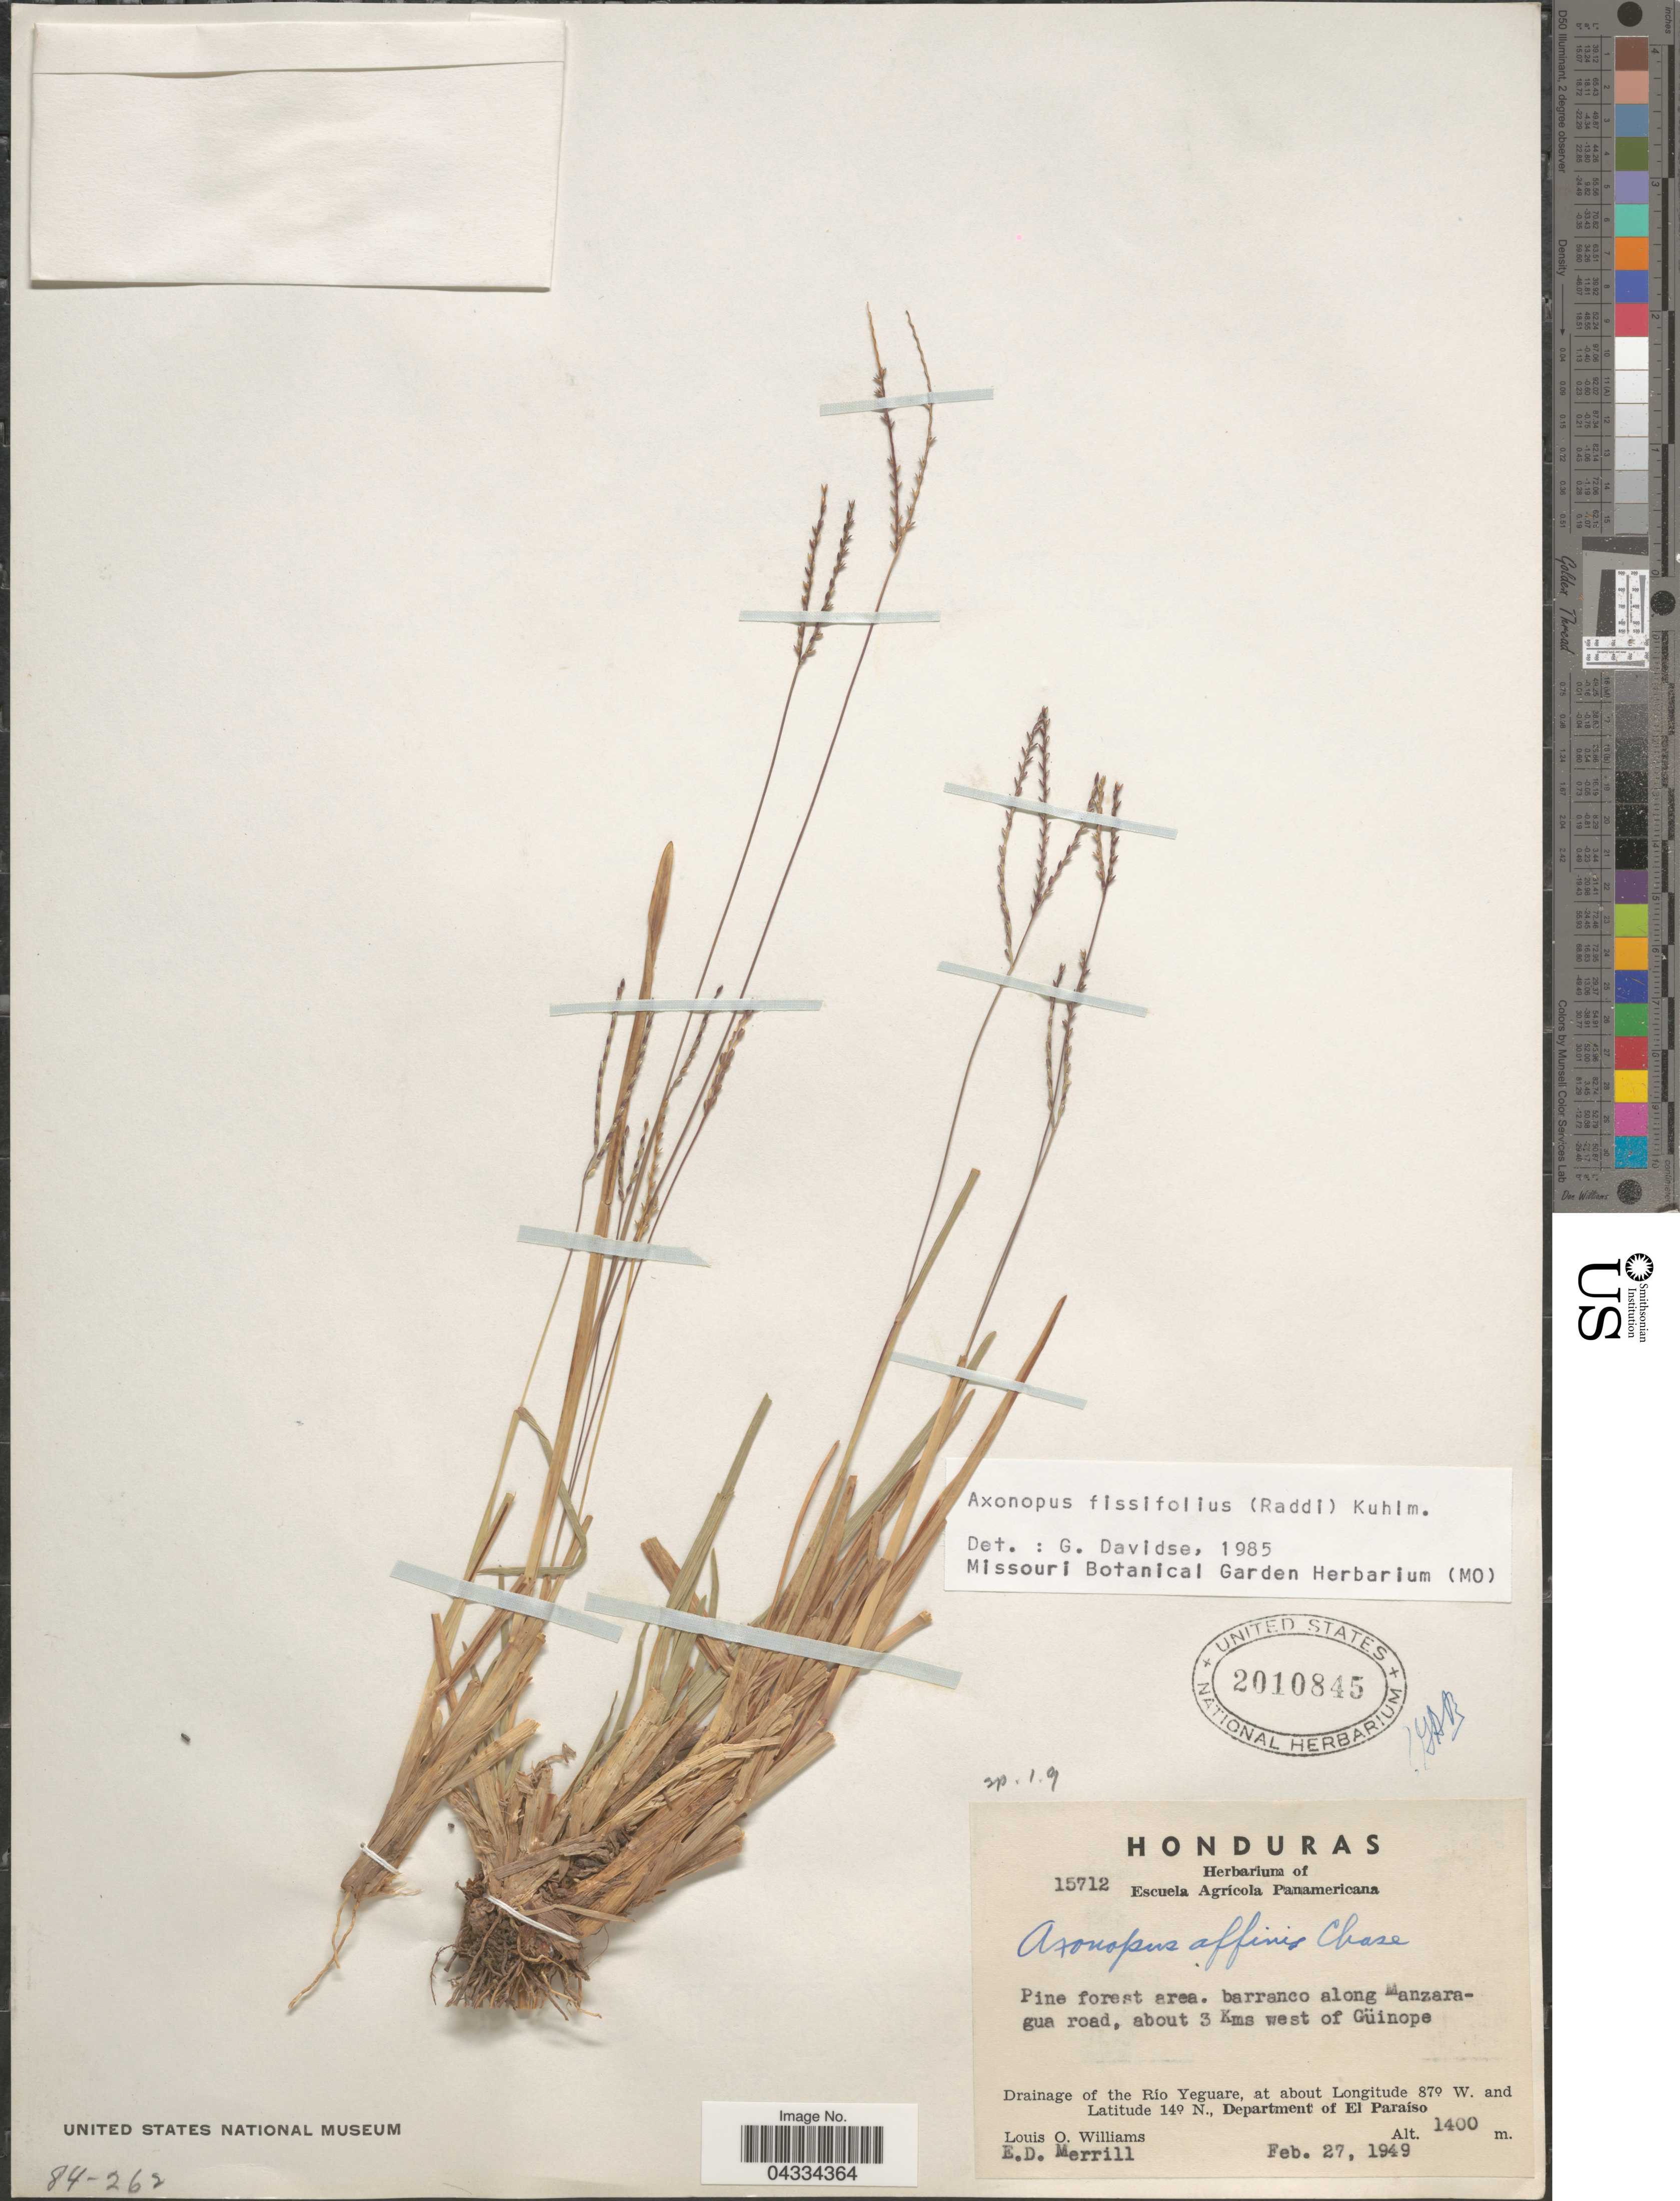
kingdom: Plantae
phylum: Tracheophyta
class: Liliopsida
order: Poales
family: Poaceae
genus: Axonopus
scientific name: Axonopus fissifolius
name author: (Raddi) Kuhlm.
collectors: L. O. Williams & E. D. Merrill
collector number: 15712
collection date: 1949-02-27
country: Honduras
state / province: El Paraiso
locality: Pine forest area. barranco along Manzaragua road, about 3 Kms west of Güinope. Drainage of the Río Yeguare, Department of El Paraíso.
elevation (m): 1400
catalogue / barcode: US 2010845